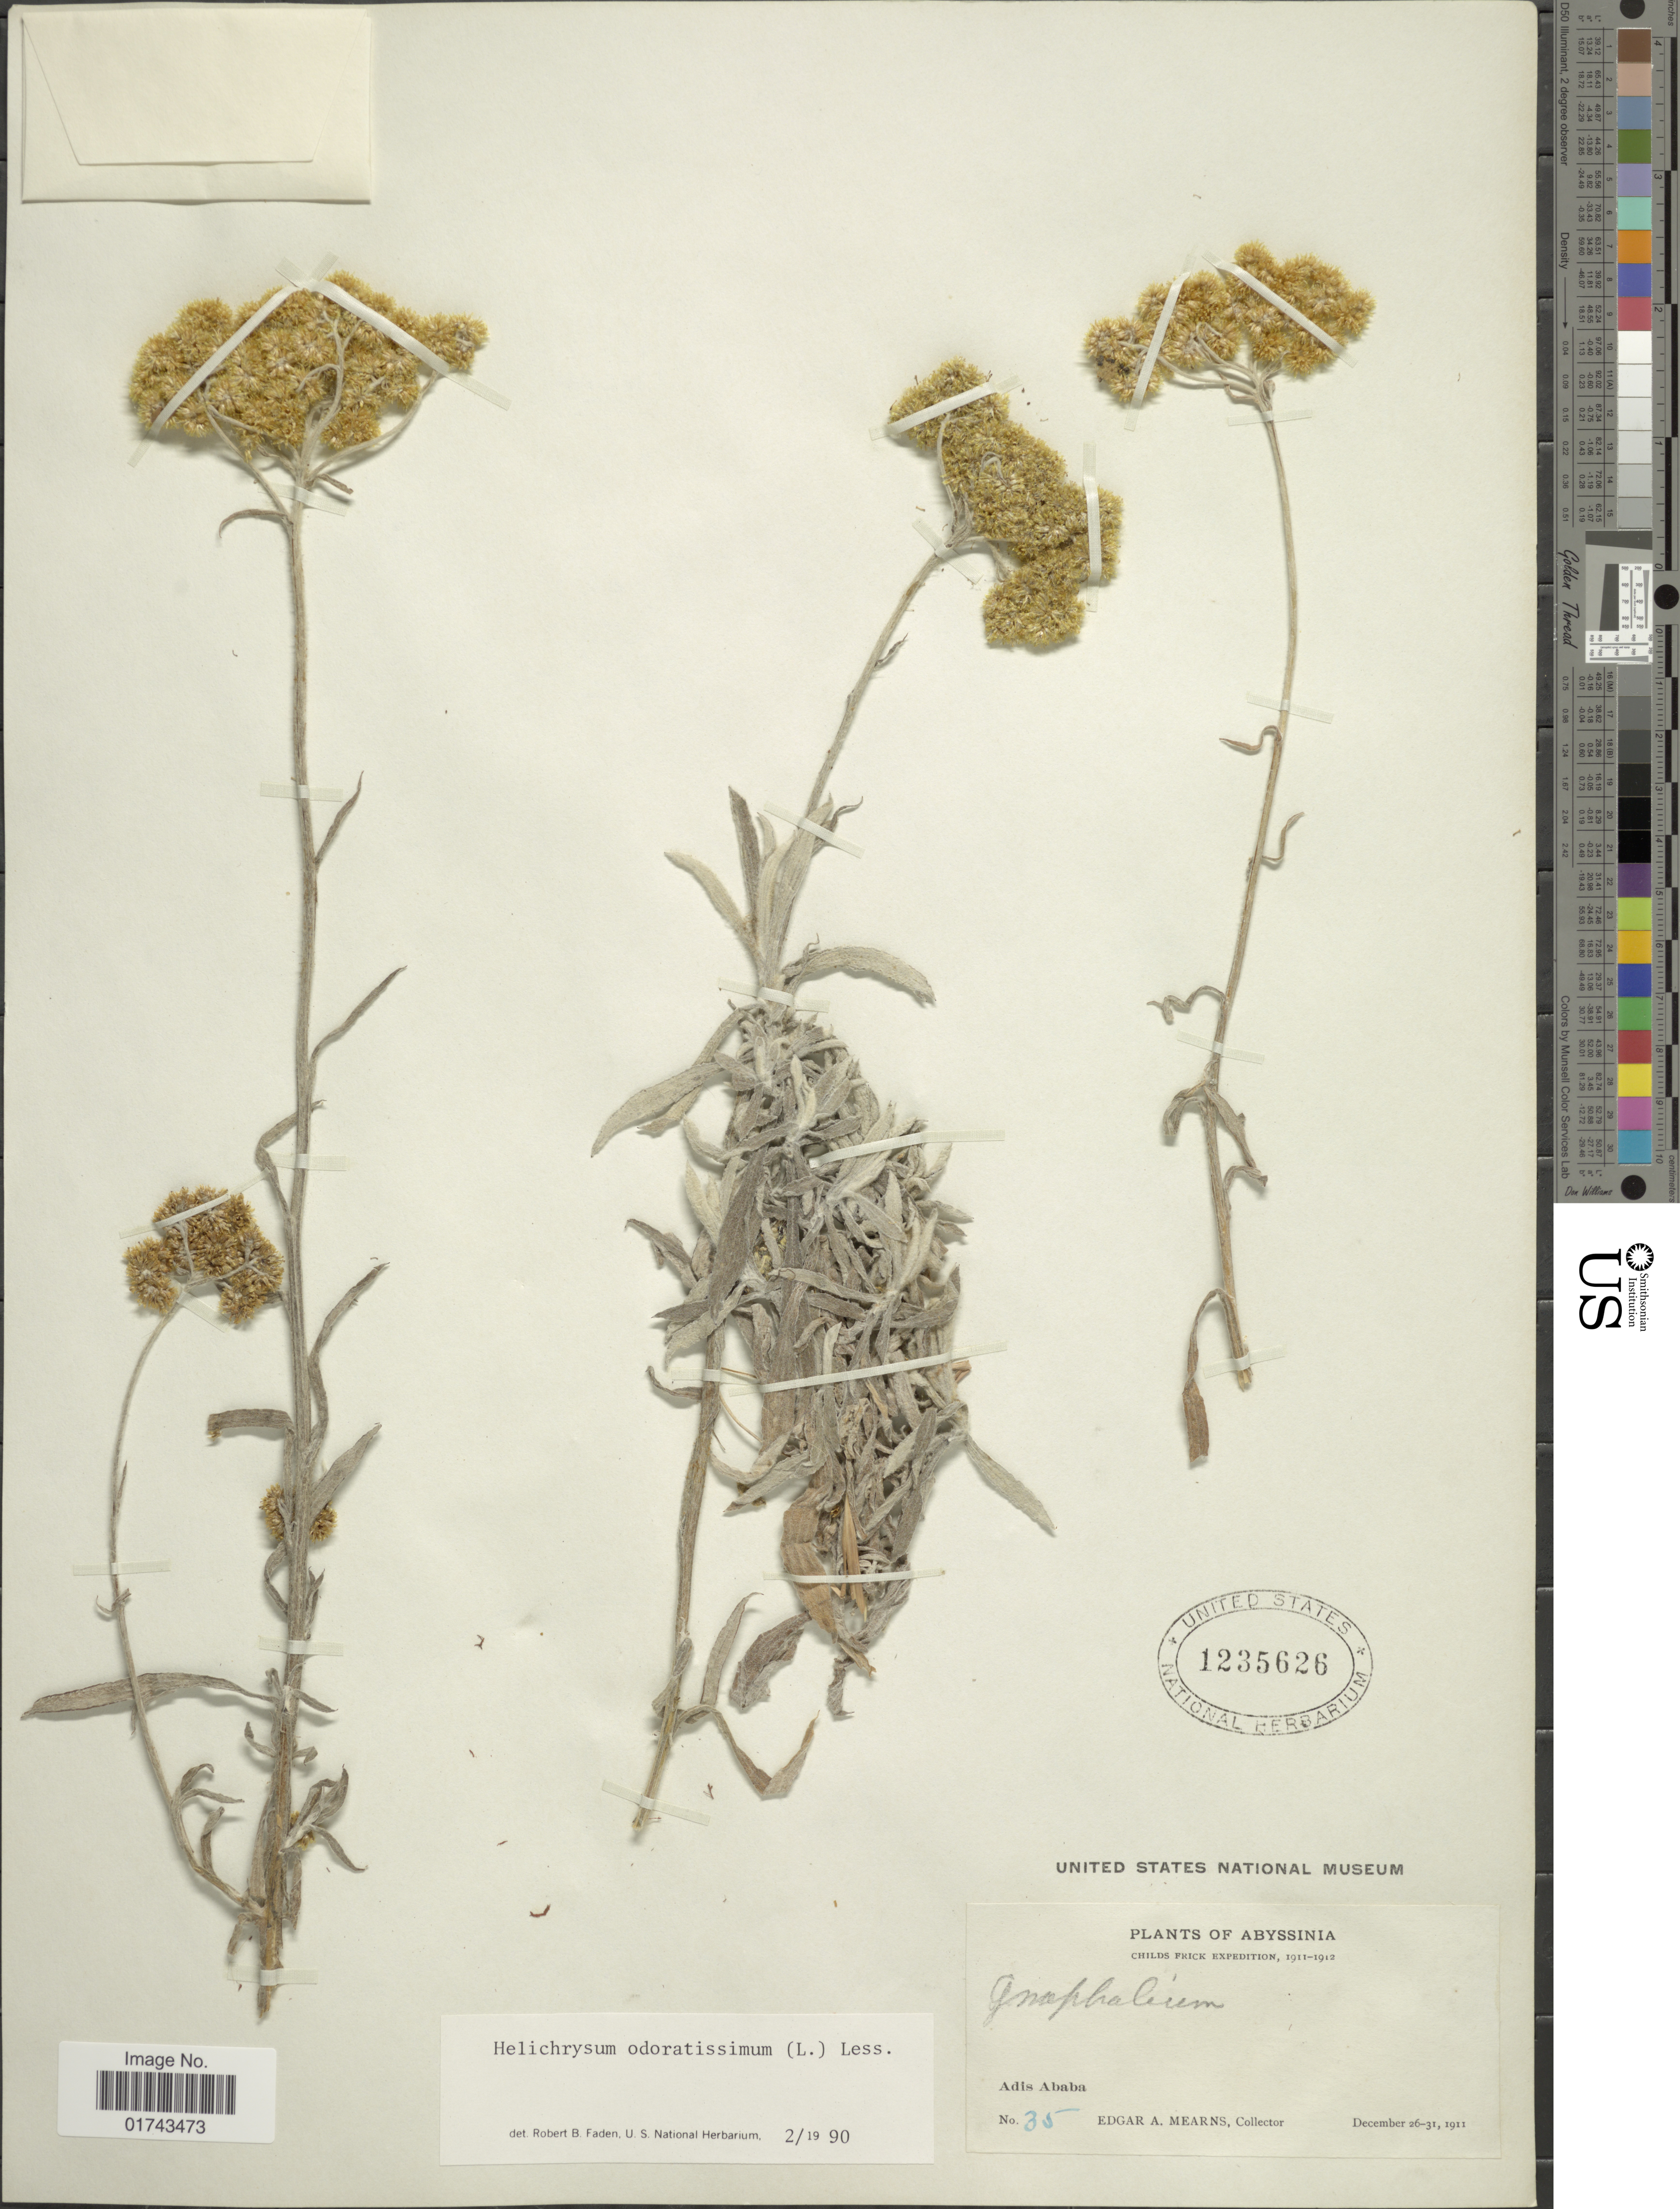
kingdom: Plantae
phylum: Tracheophyta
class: Magnoliopsida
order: Asterales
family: Asteraceae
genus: Helichrysum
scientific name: Helichrysum odoratissimum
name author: (L.) Sweet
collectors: E. A. Mearns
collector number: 35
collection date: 1911-12-26/1911-12-31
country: Eritrea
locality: Abyssinia, Adis Ababa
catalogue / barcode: US 1235626